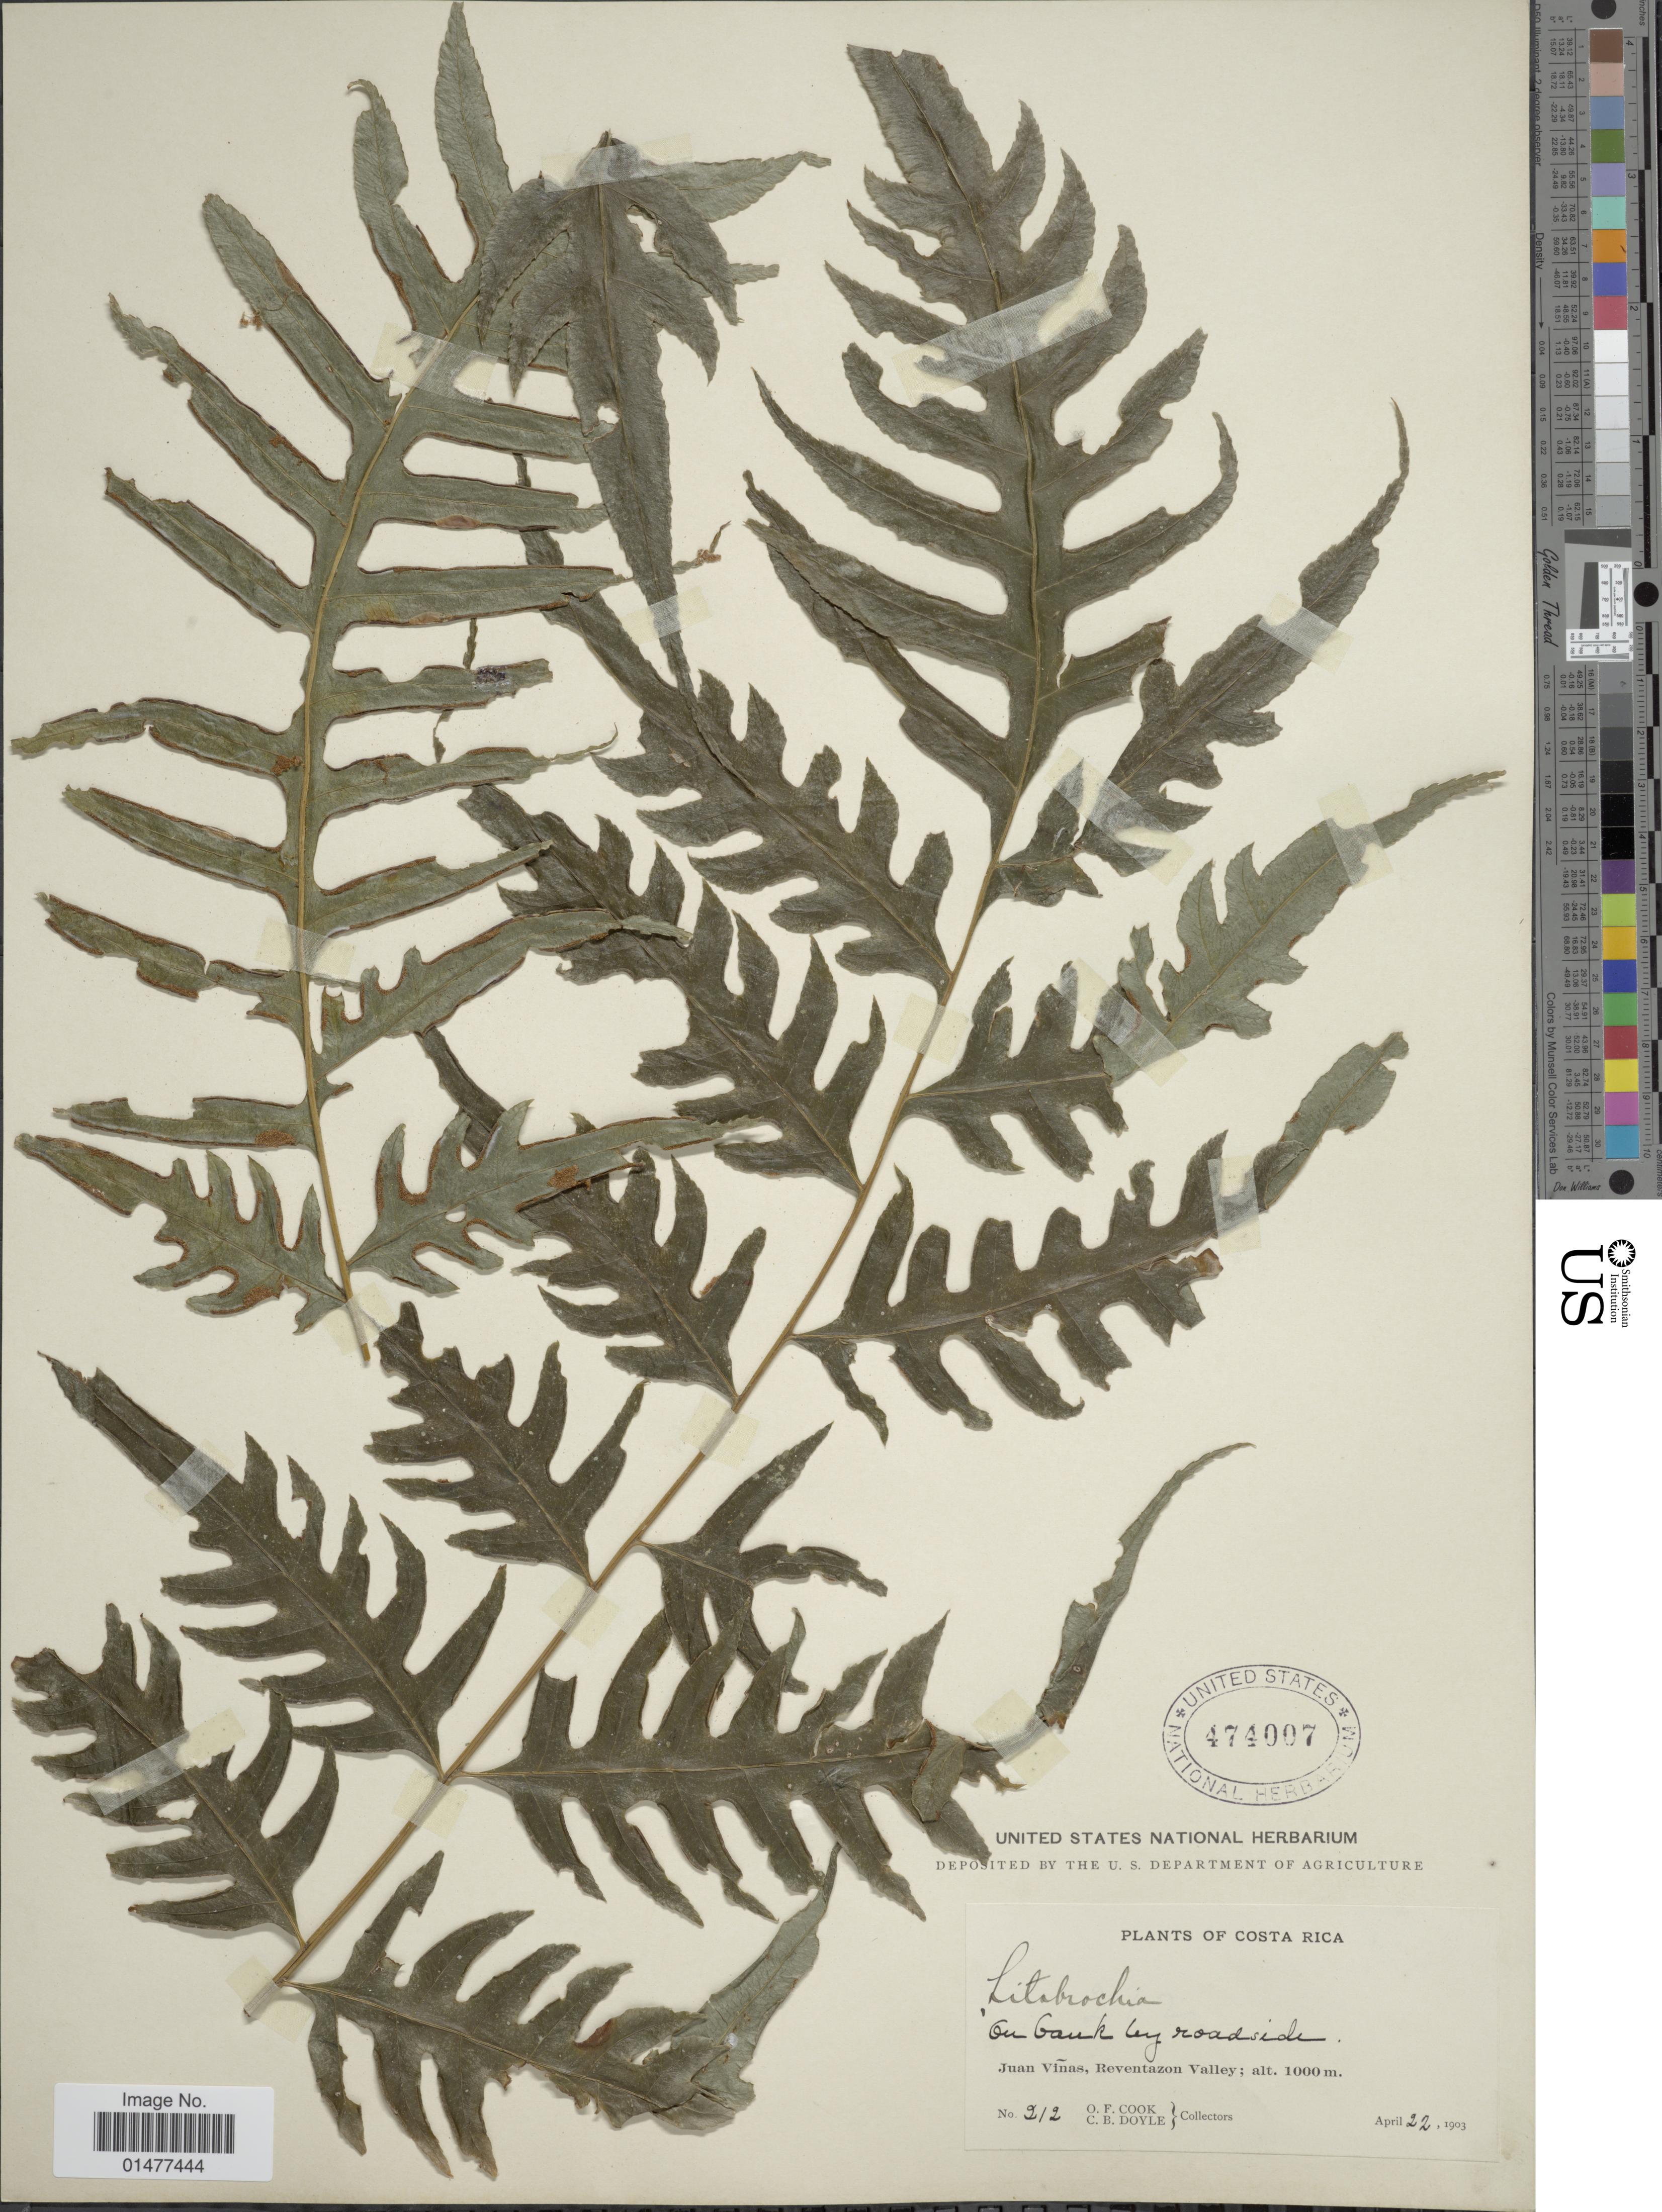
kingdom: Plantae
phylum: Tracheophyta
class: Polypodiopsida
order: Polypodiales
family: Pteridaceae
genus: Pteris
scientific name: Pteris altissima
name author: Poir.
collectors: O. F. Cook & C. Doyle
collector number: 212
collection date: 1903-04-22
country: Costa Rica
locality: Juan Viñas, Reventazon Valley, on bank by roadside.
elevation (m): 1000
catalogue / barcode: US 474007